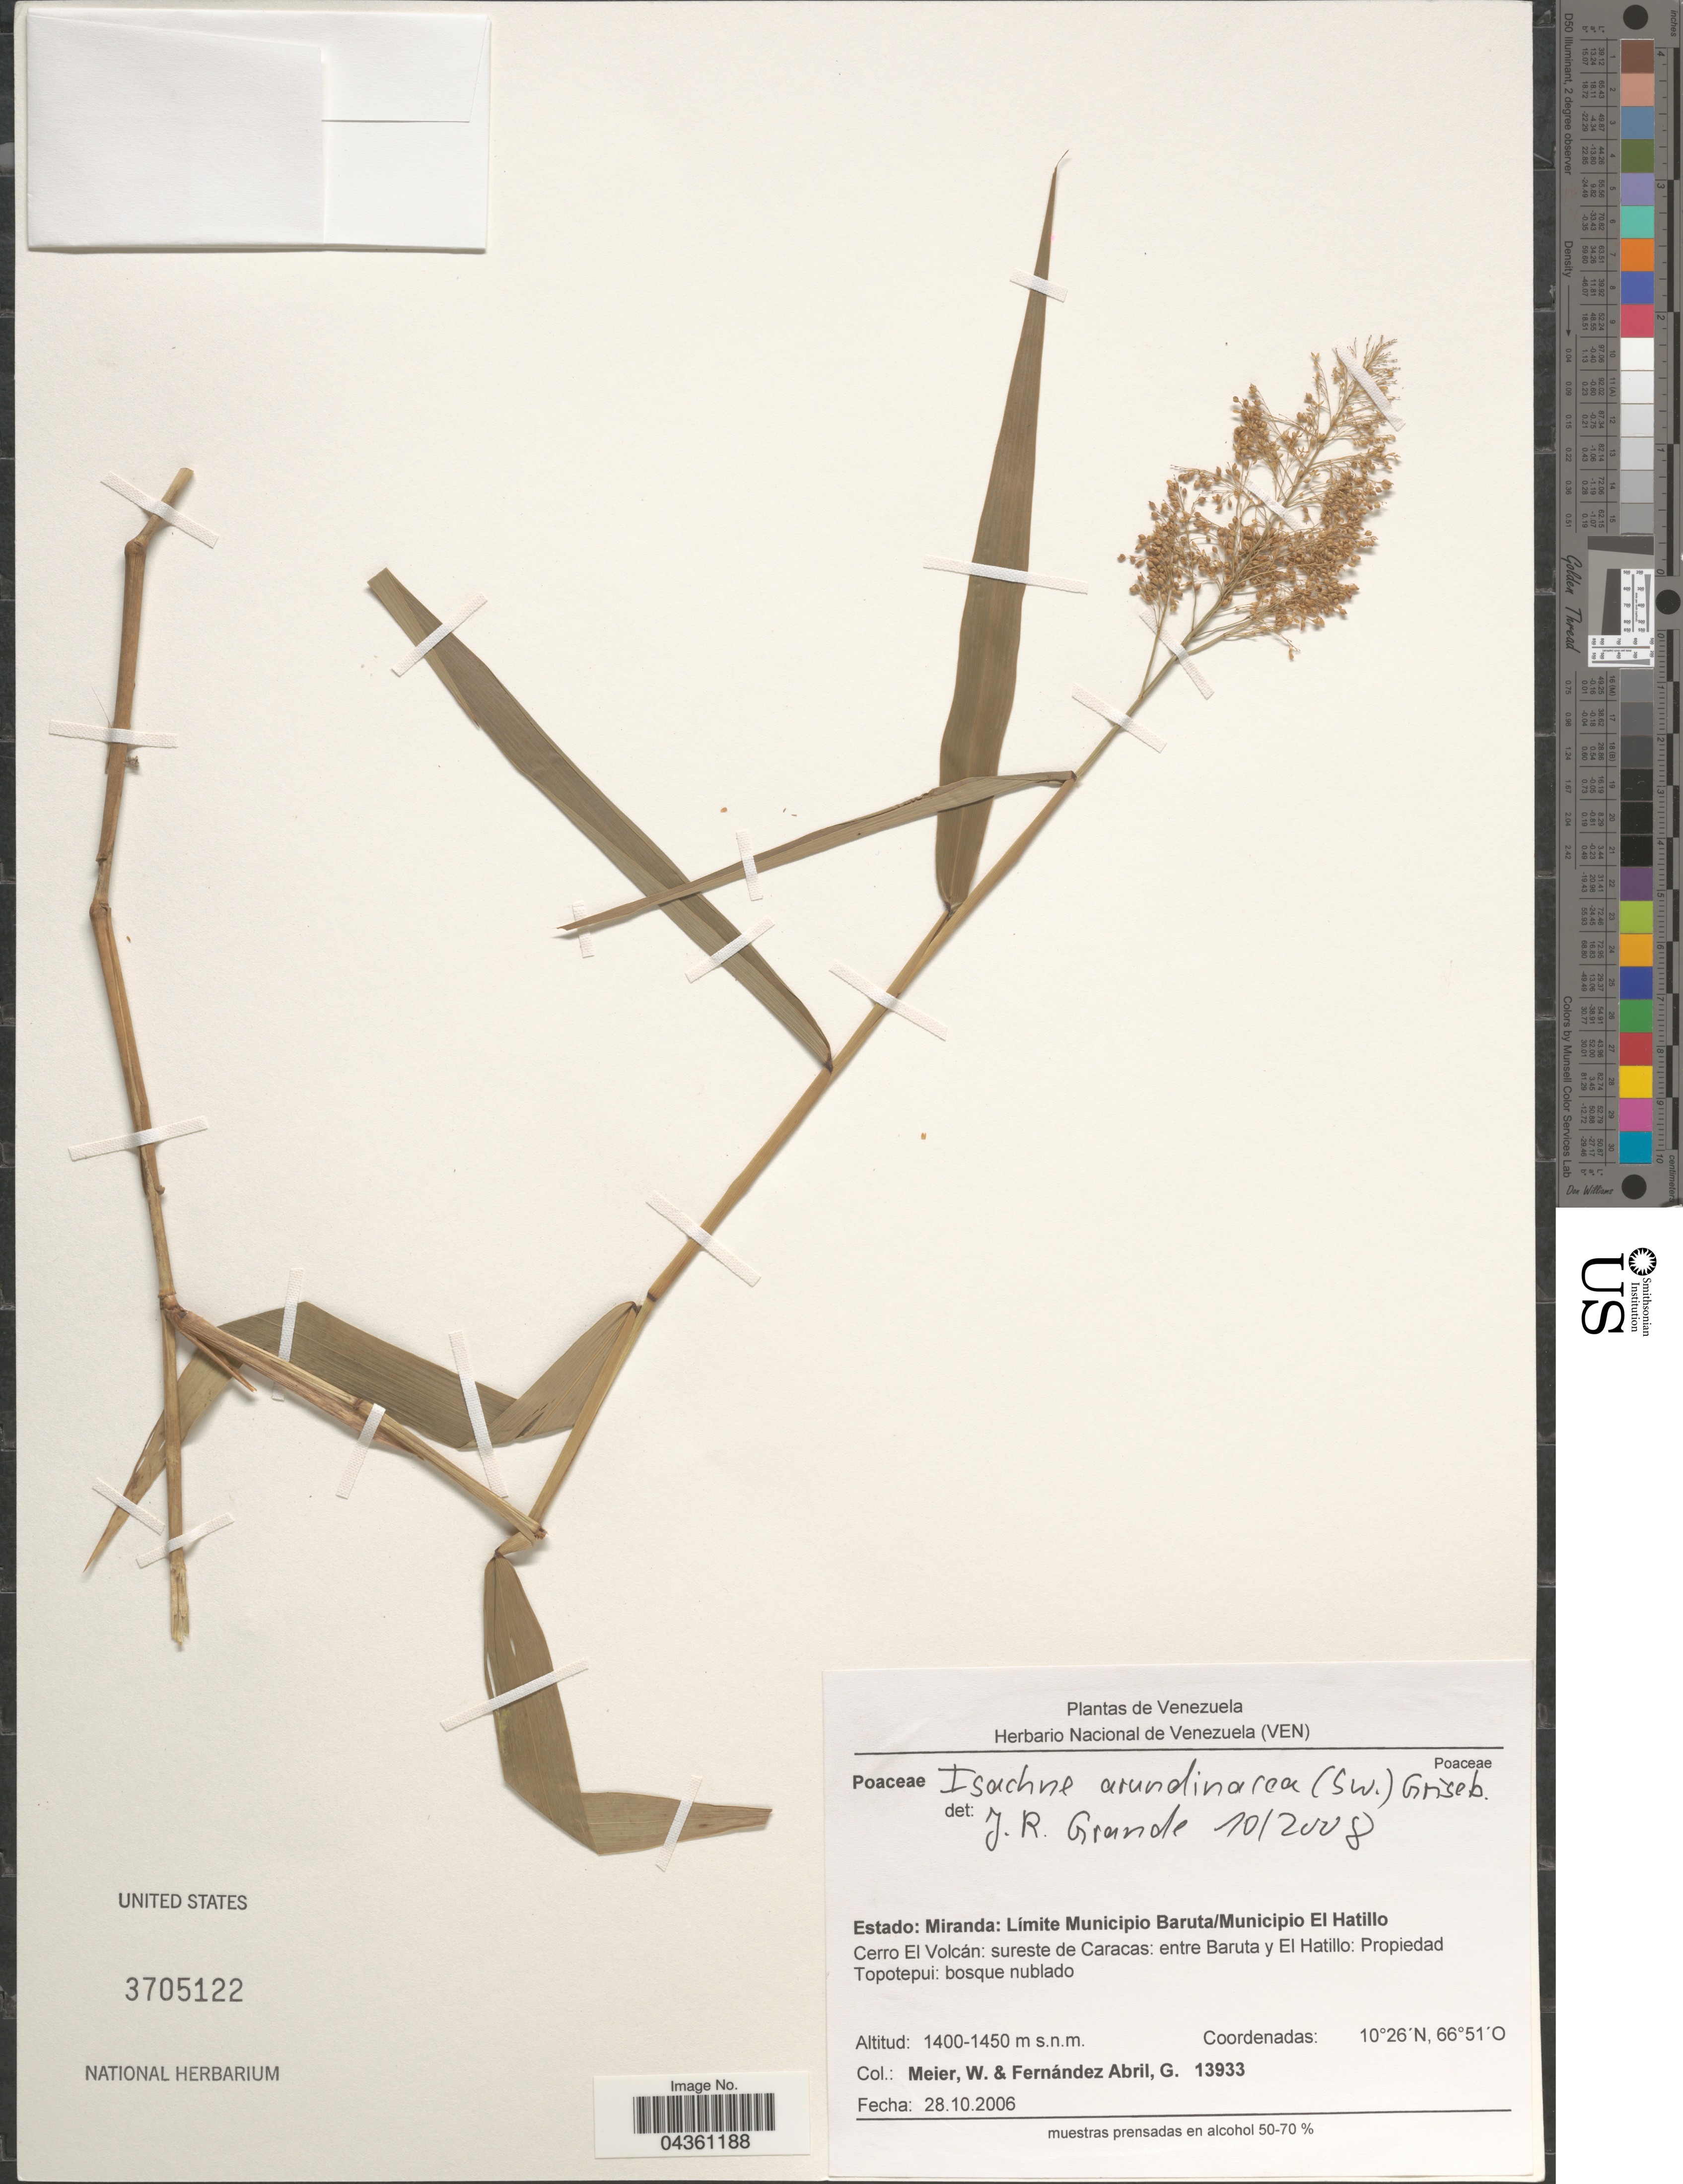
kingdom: Plantae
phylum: Tracheophyta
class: Liliopsida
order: Poales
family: Poaceae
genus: Isachne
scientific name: Isachne arundinacea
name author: (Sw.) Griseb.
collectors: W. Meier & G. Fernández Abril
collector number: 13933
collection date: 2006-10-28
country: Venezuela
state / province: Miranda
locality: Límite Municipio Baruta/Municipio El Hatillo. Cerro El Volcán: sureste de Caracas: entre Baruta y El Hatillo: Propiedad Topotepui: bosque nublado.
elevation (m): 1400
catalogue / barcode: US 3705122